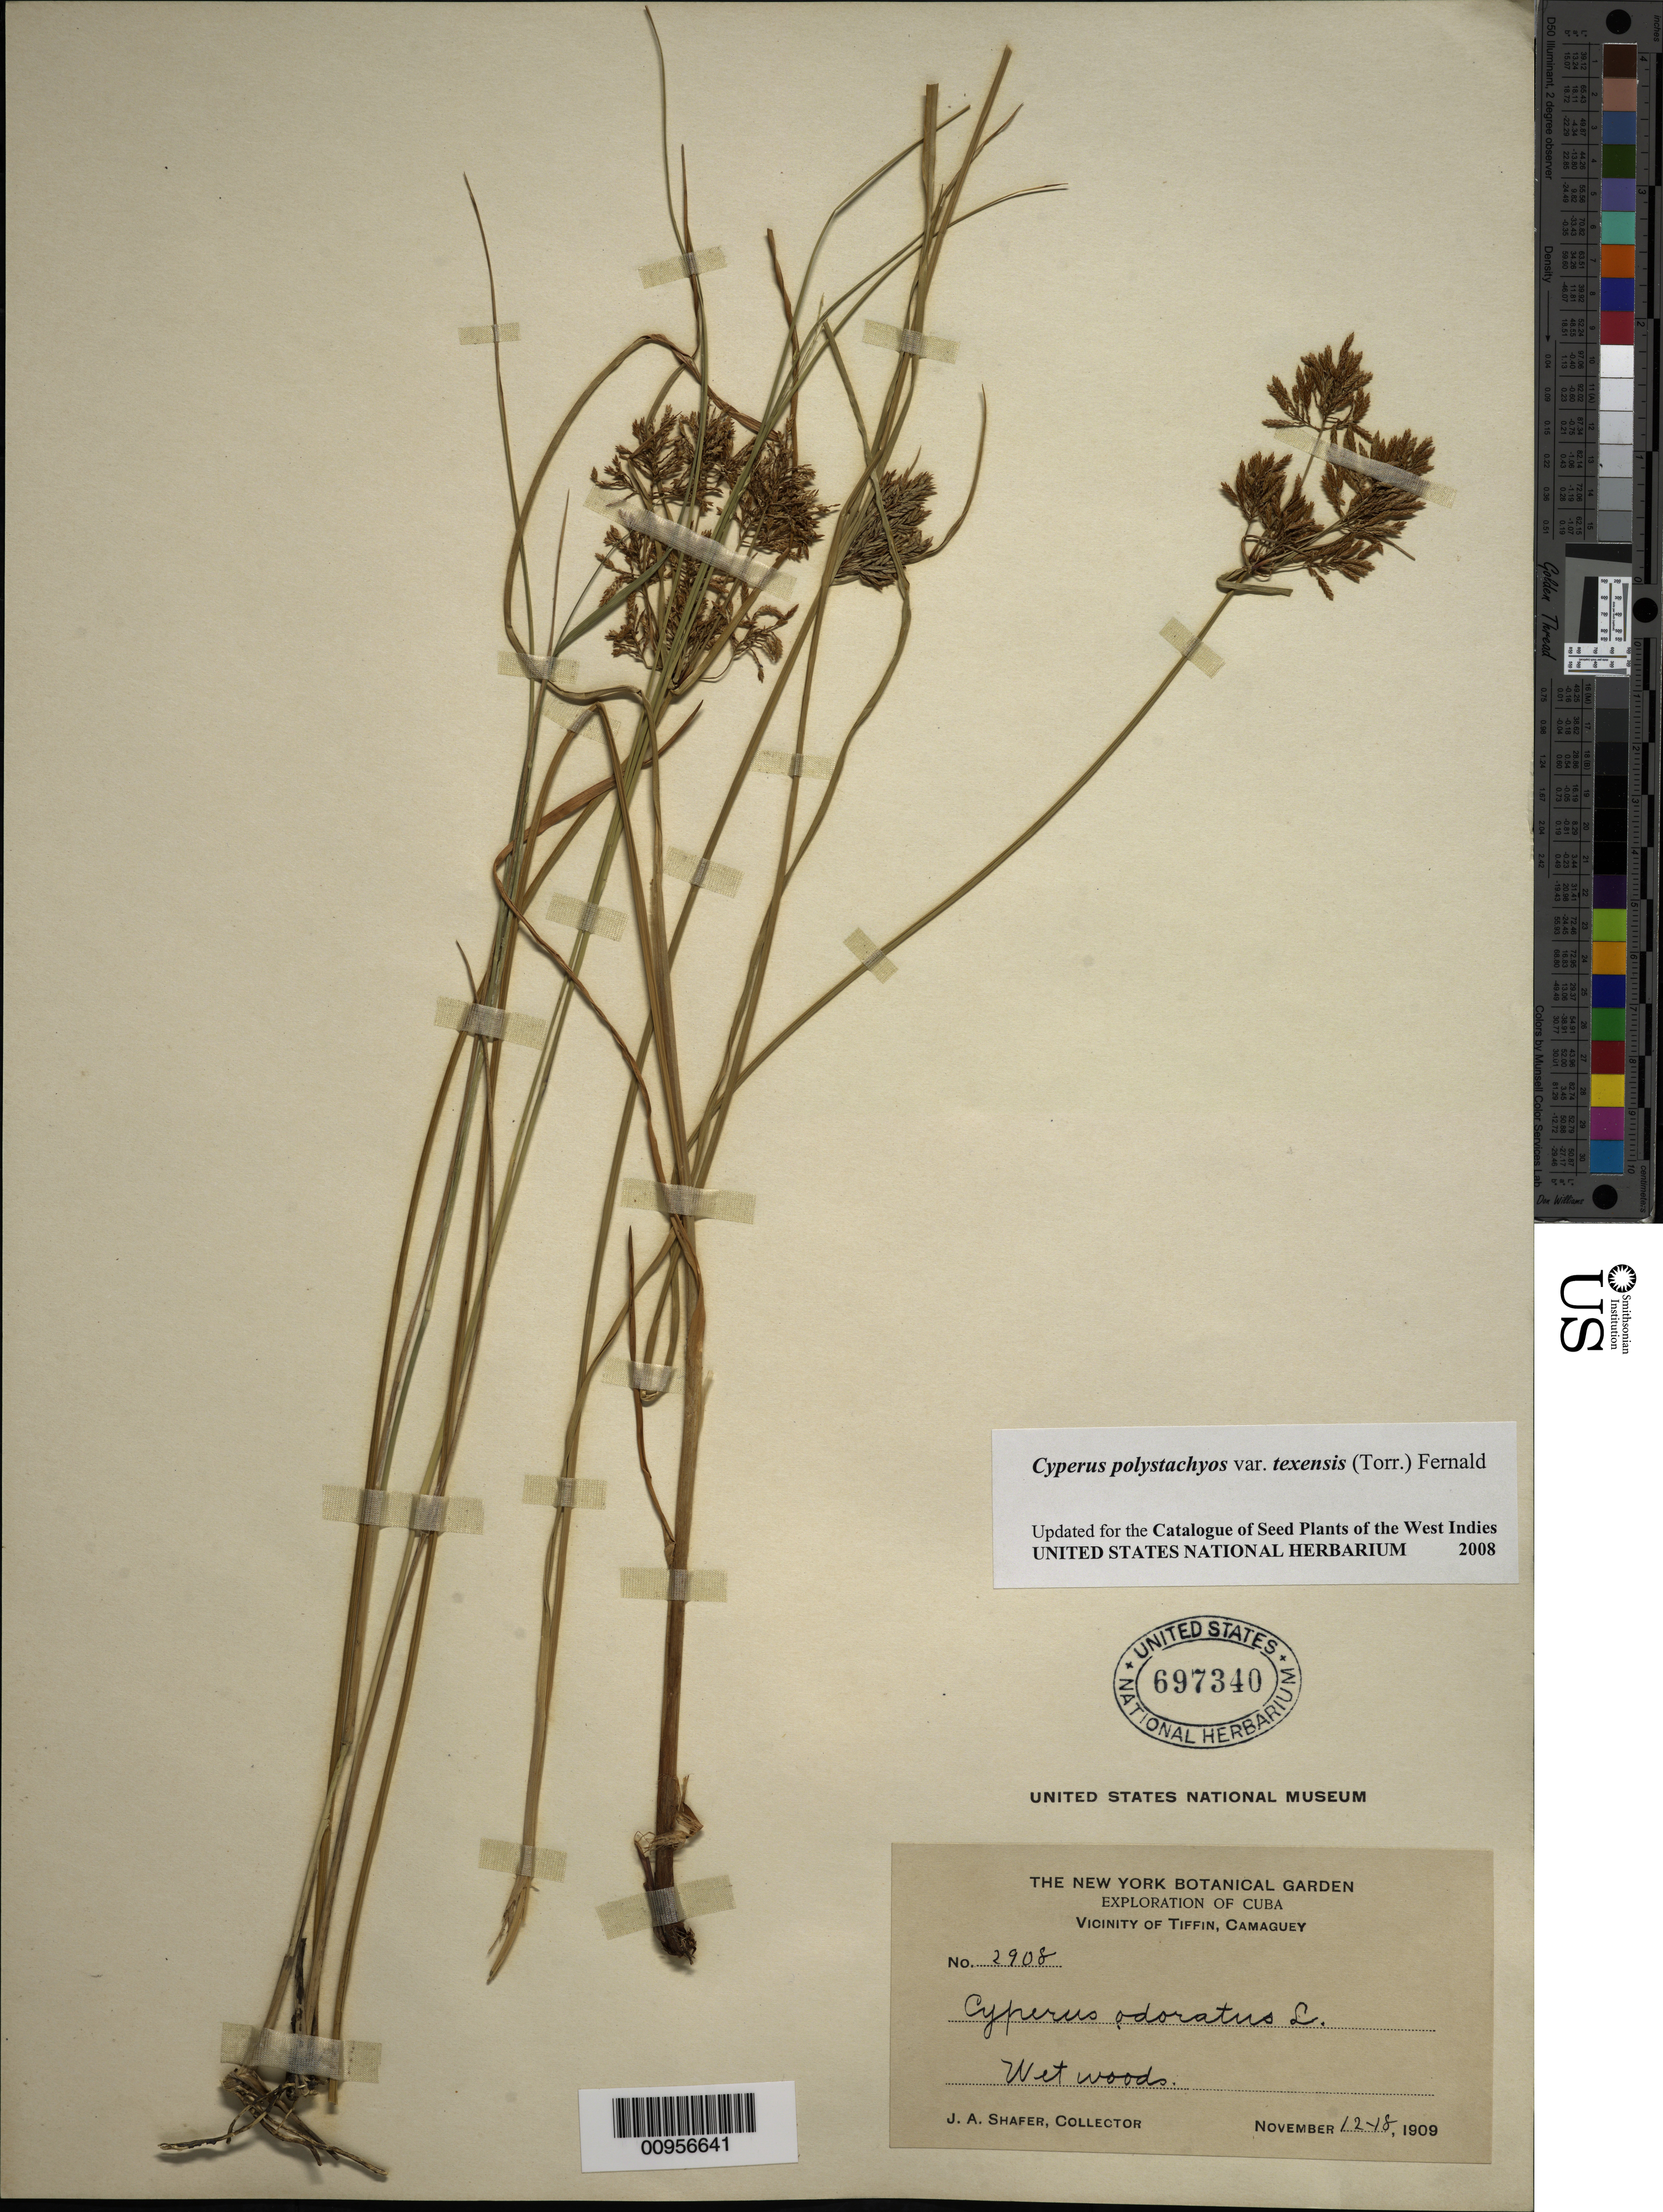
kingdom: Plantae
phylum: Tracheophyta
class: Liliopsida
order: Poales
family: Cyperaceae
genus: Cyperus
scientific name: Cyperus polystachyos var. texensis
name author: (Torr.) Fernald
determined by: Strong, M. T., (US), Smithsonian Institution - National Museum of Natural History (UNITED STATES)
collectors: J. A. Shafer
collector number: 2908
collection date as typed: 12 Nov 1909 to 18 Nov 1909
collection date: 1909-11-12/1909-11-18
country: Cuba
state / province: Camagüey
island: Cuba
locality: Vicinity of Tiffin, woods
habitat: Wet woods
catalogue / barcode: US 697340